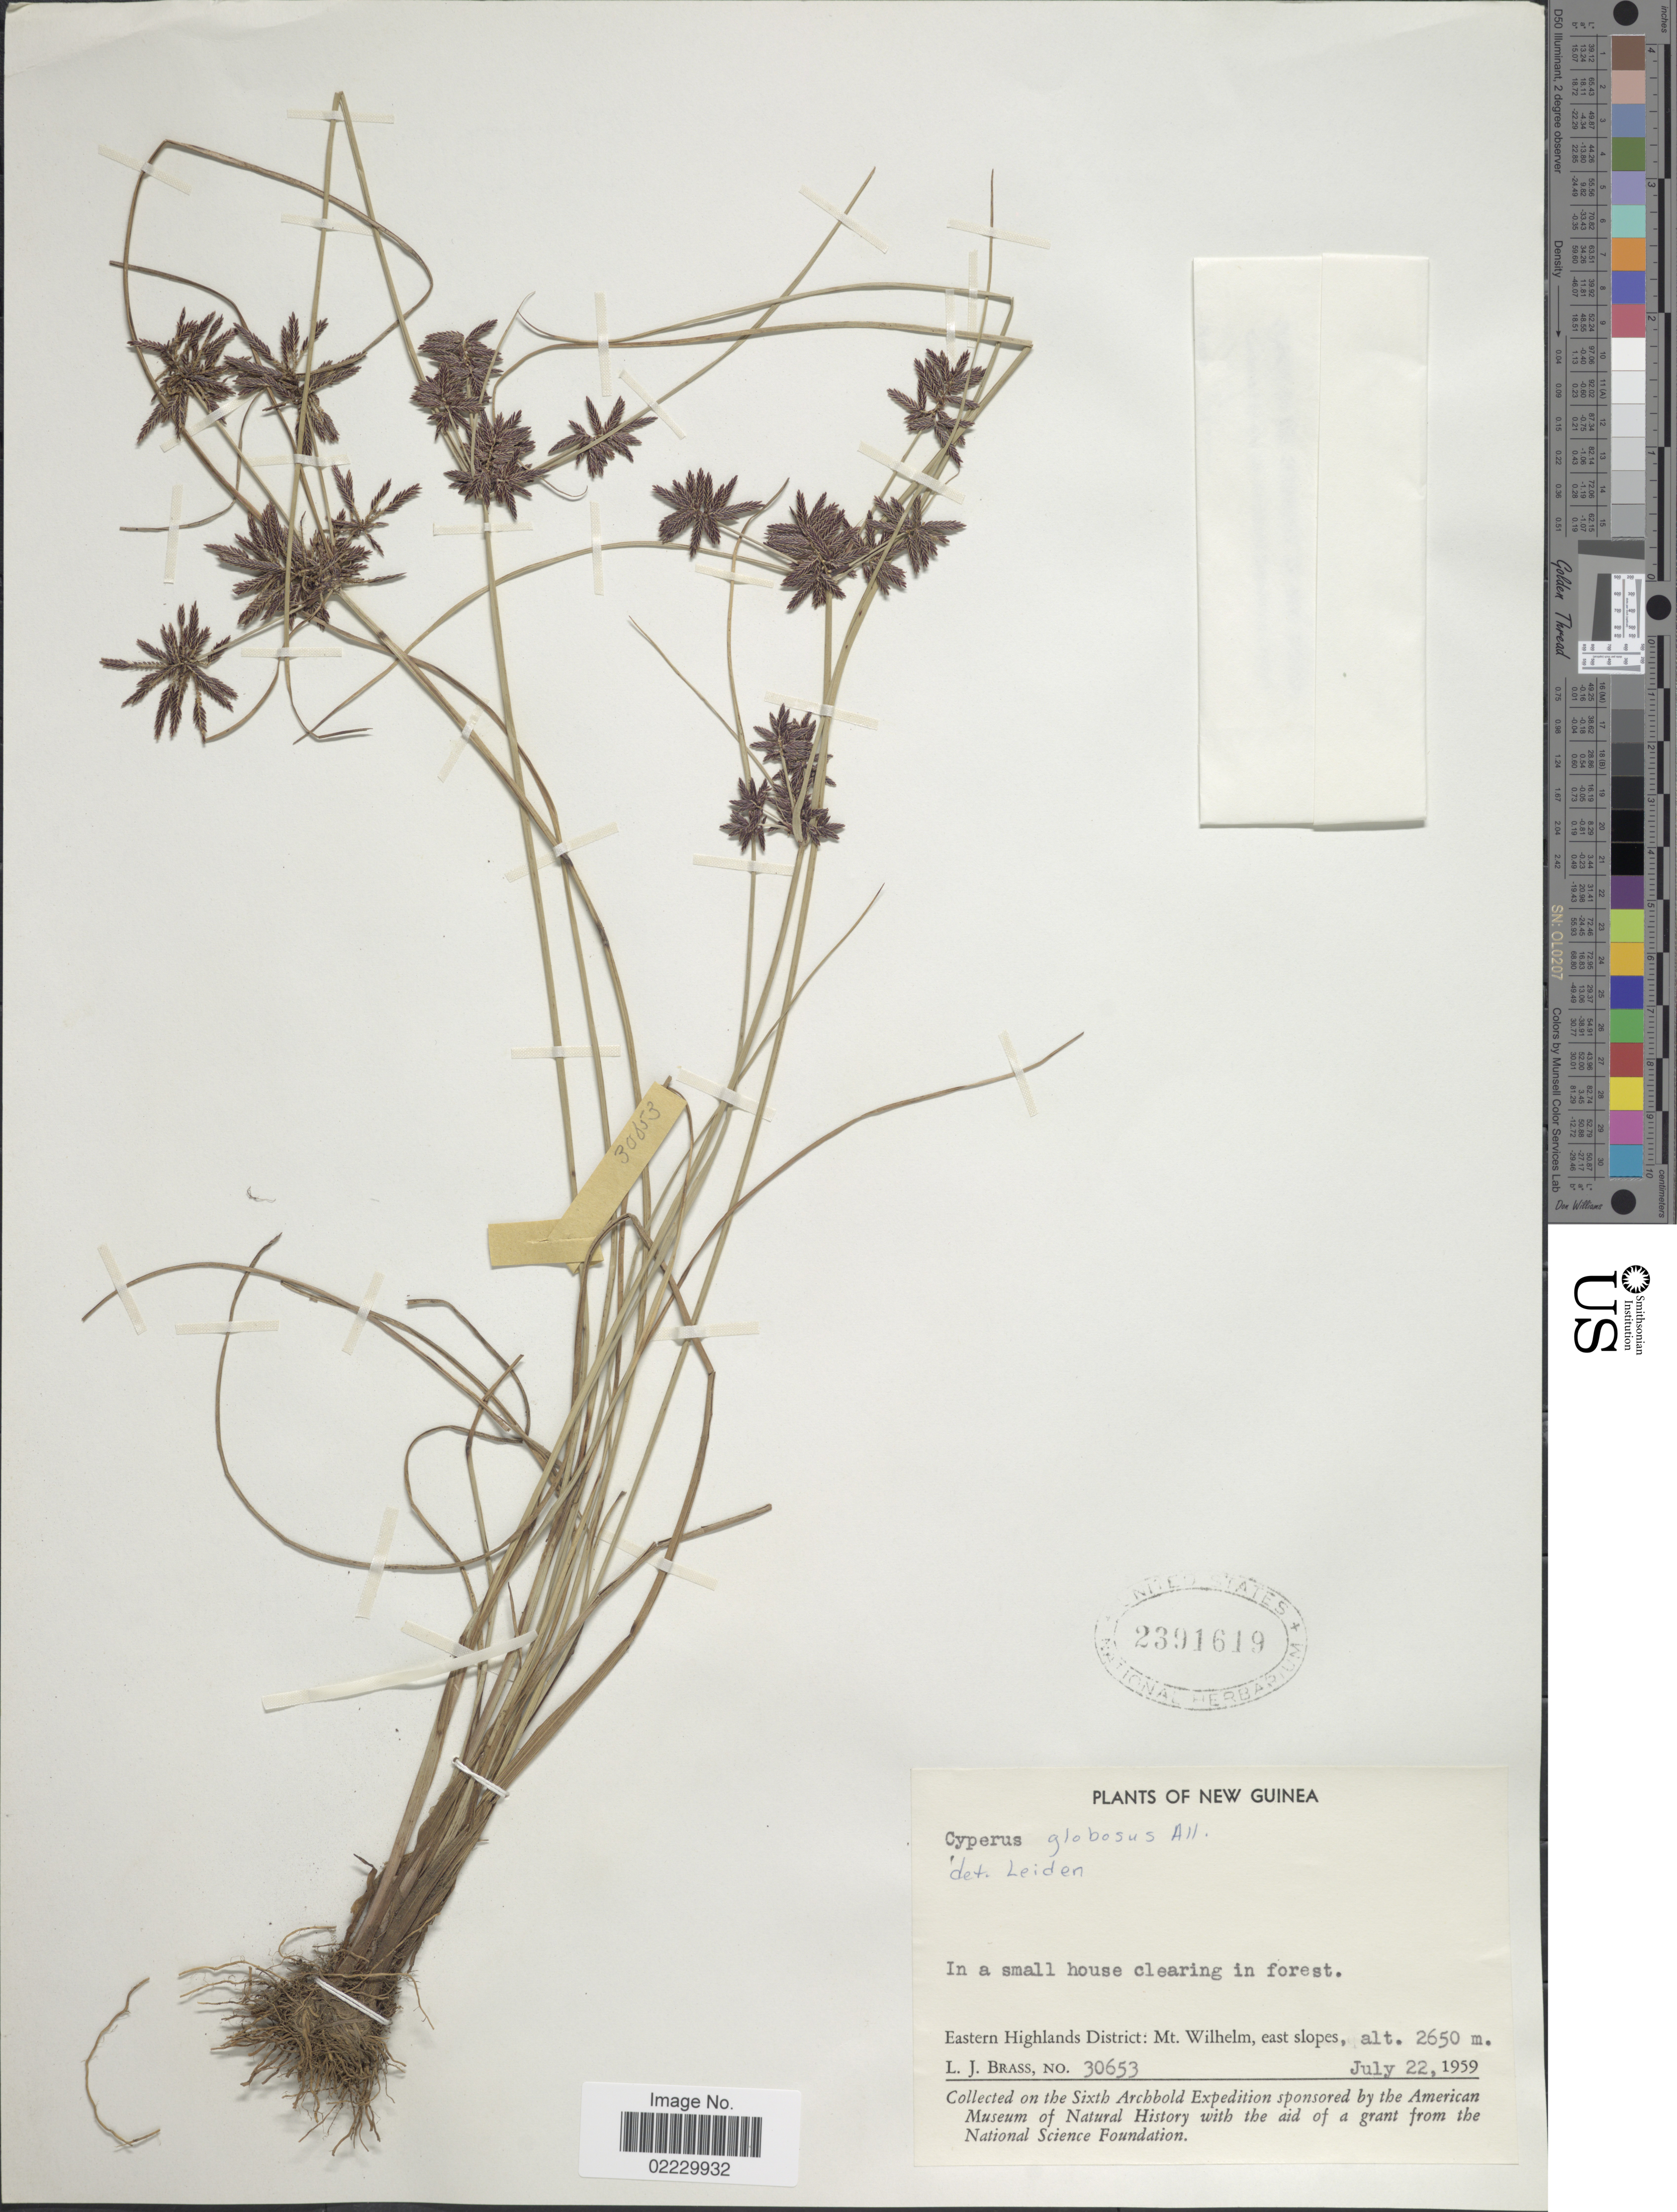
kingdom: Plantae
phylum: Tracheophyta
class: Liliopsida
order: Poales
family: Cyperaceae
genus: Cyperus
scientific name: Cyperus flavidus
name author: Retz.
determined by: Strong, Mark T., (BOT), Smithsonian Institution - National Museum of Natural History (UNITED STATES)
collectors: L. J. Brass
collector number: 30653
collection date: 1959-07-22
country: Papua New Guinea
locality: New Guinea, Eastern highlands District: Mt. Wilhelm, east slopes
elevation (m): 2650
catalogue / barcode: US 2391619